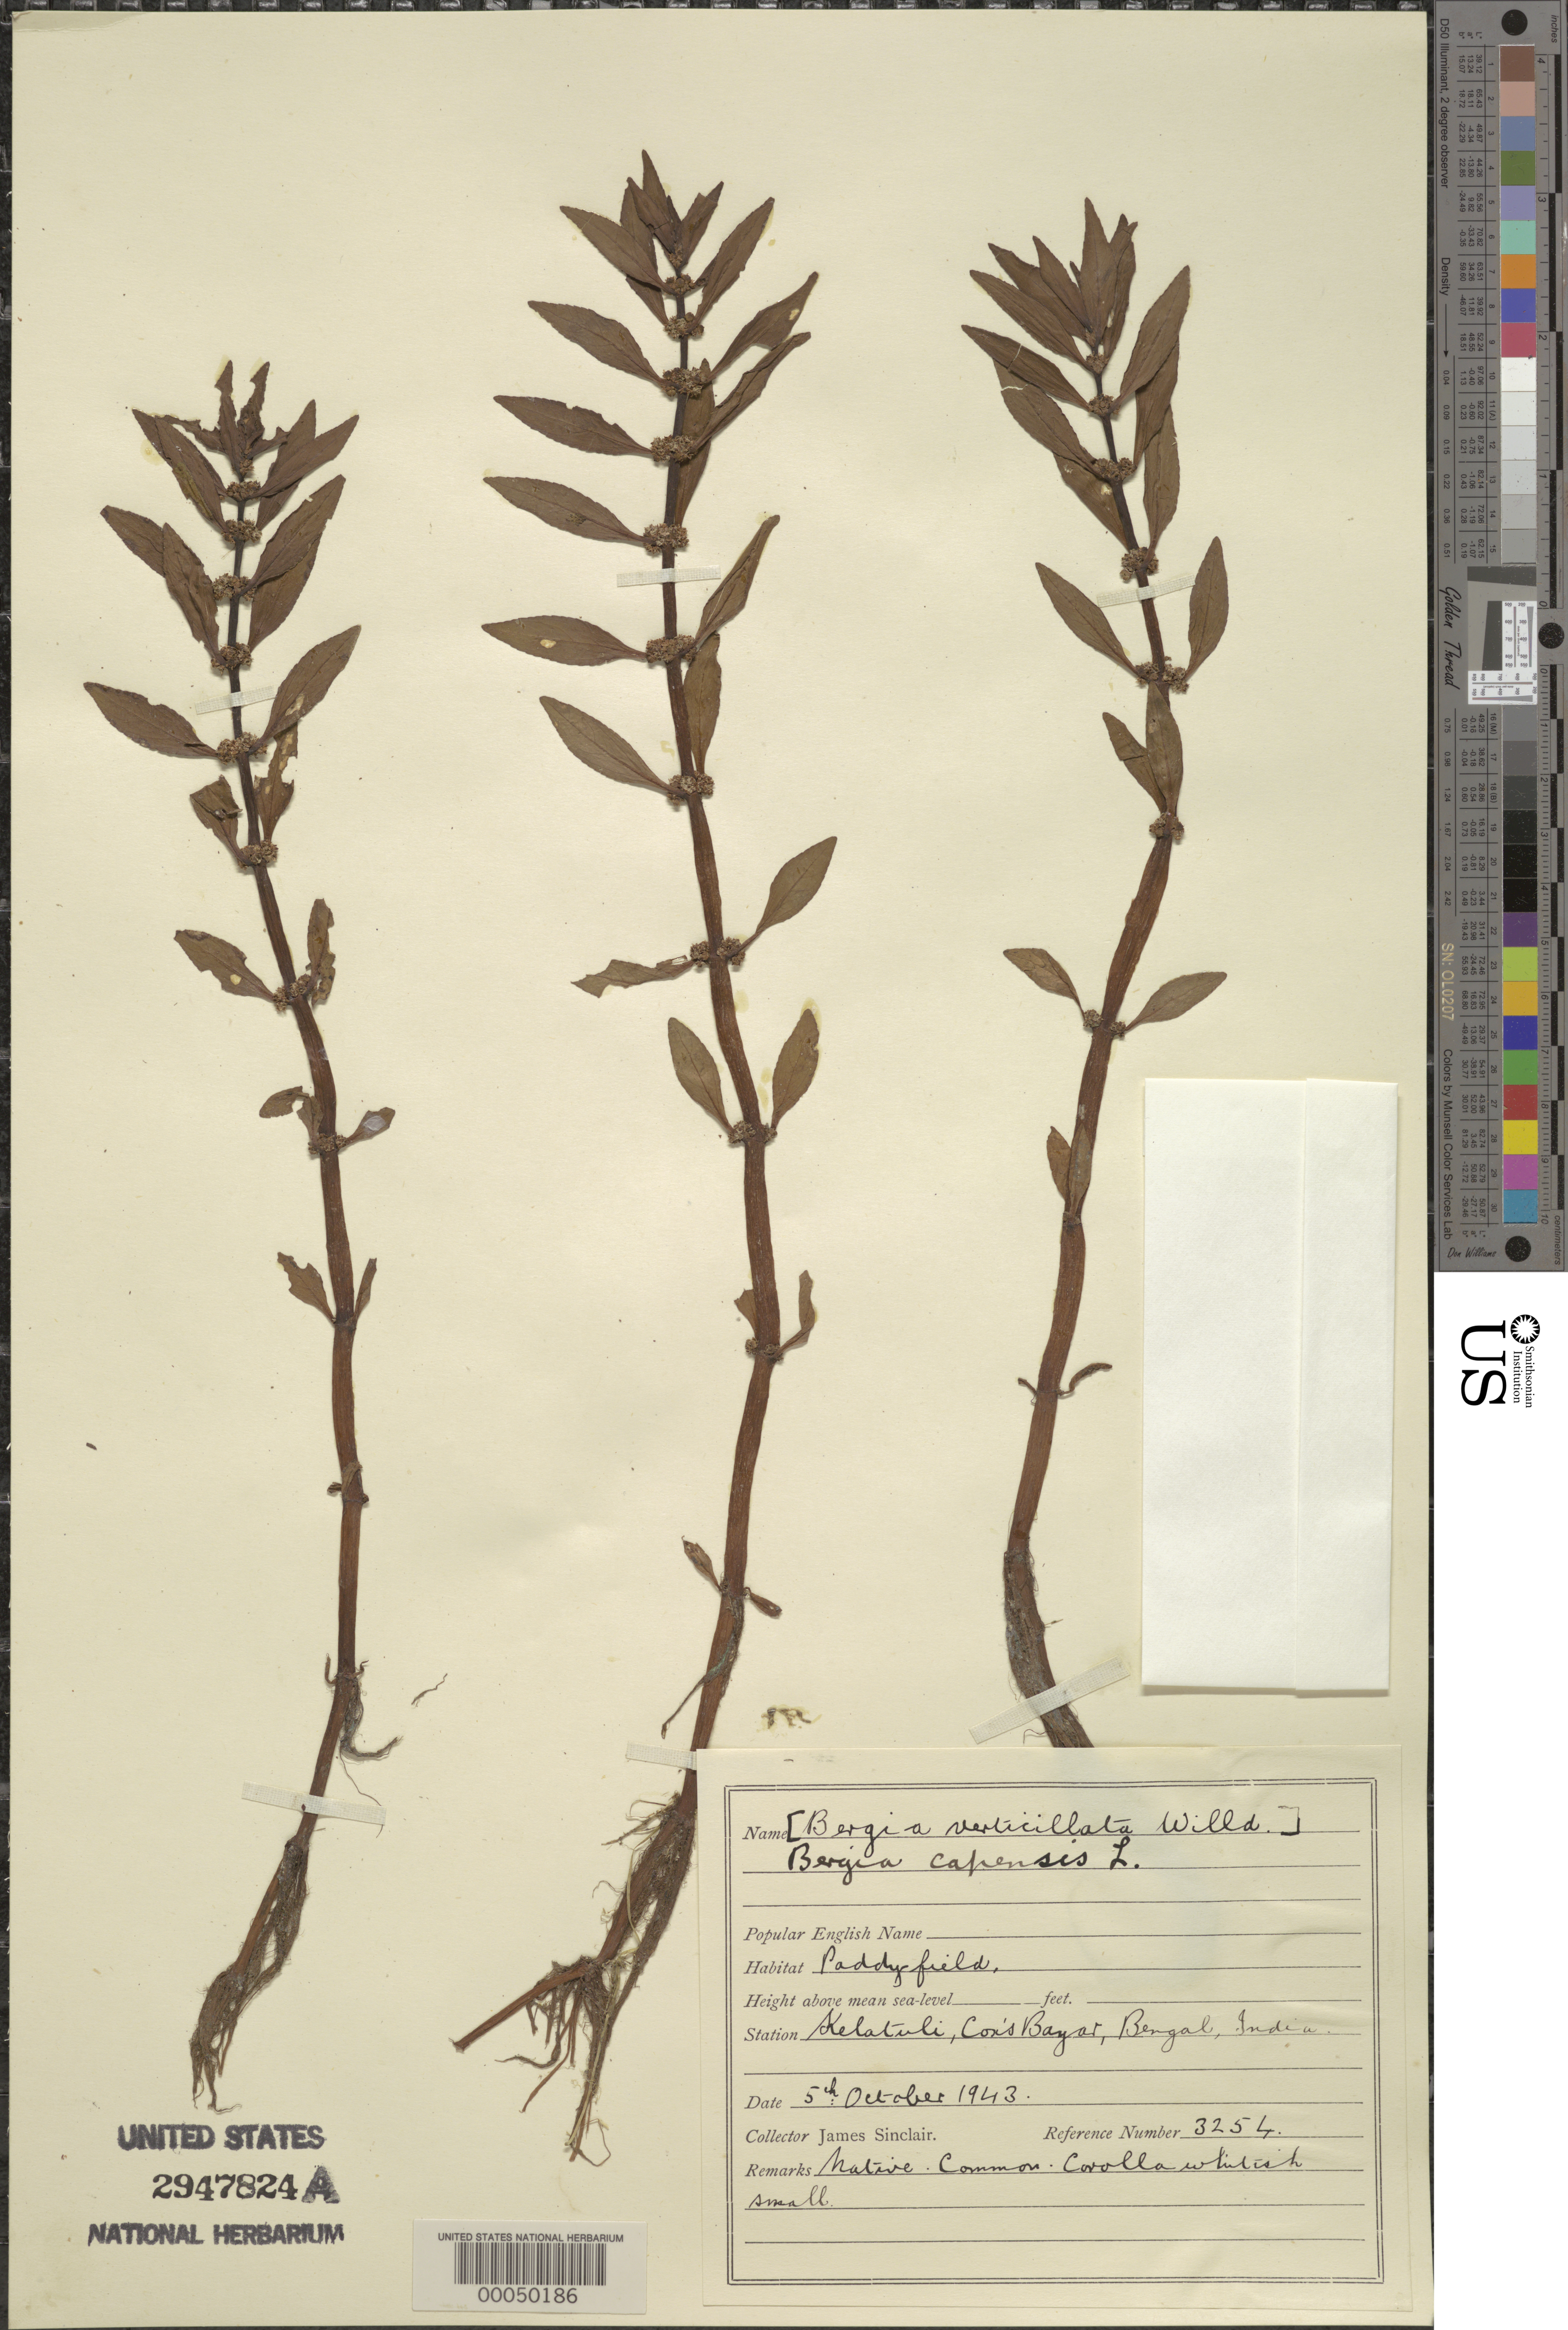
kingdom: Plantae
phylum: Tracheophyta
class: Magnoliopsida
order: Malpighiales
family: Elatinaceae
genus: Bergia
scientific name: Bergia capensis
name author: L.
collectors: J. Sinclair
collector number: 3254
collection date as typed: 05 Oct 1943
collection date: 1943-10-05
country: India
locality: Bengal, Kelatuli, Con's Bayat.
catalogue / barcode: US 2947824A